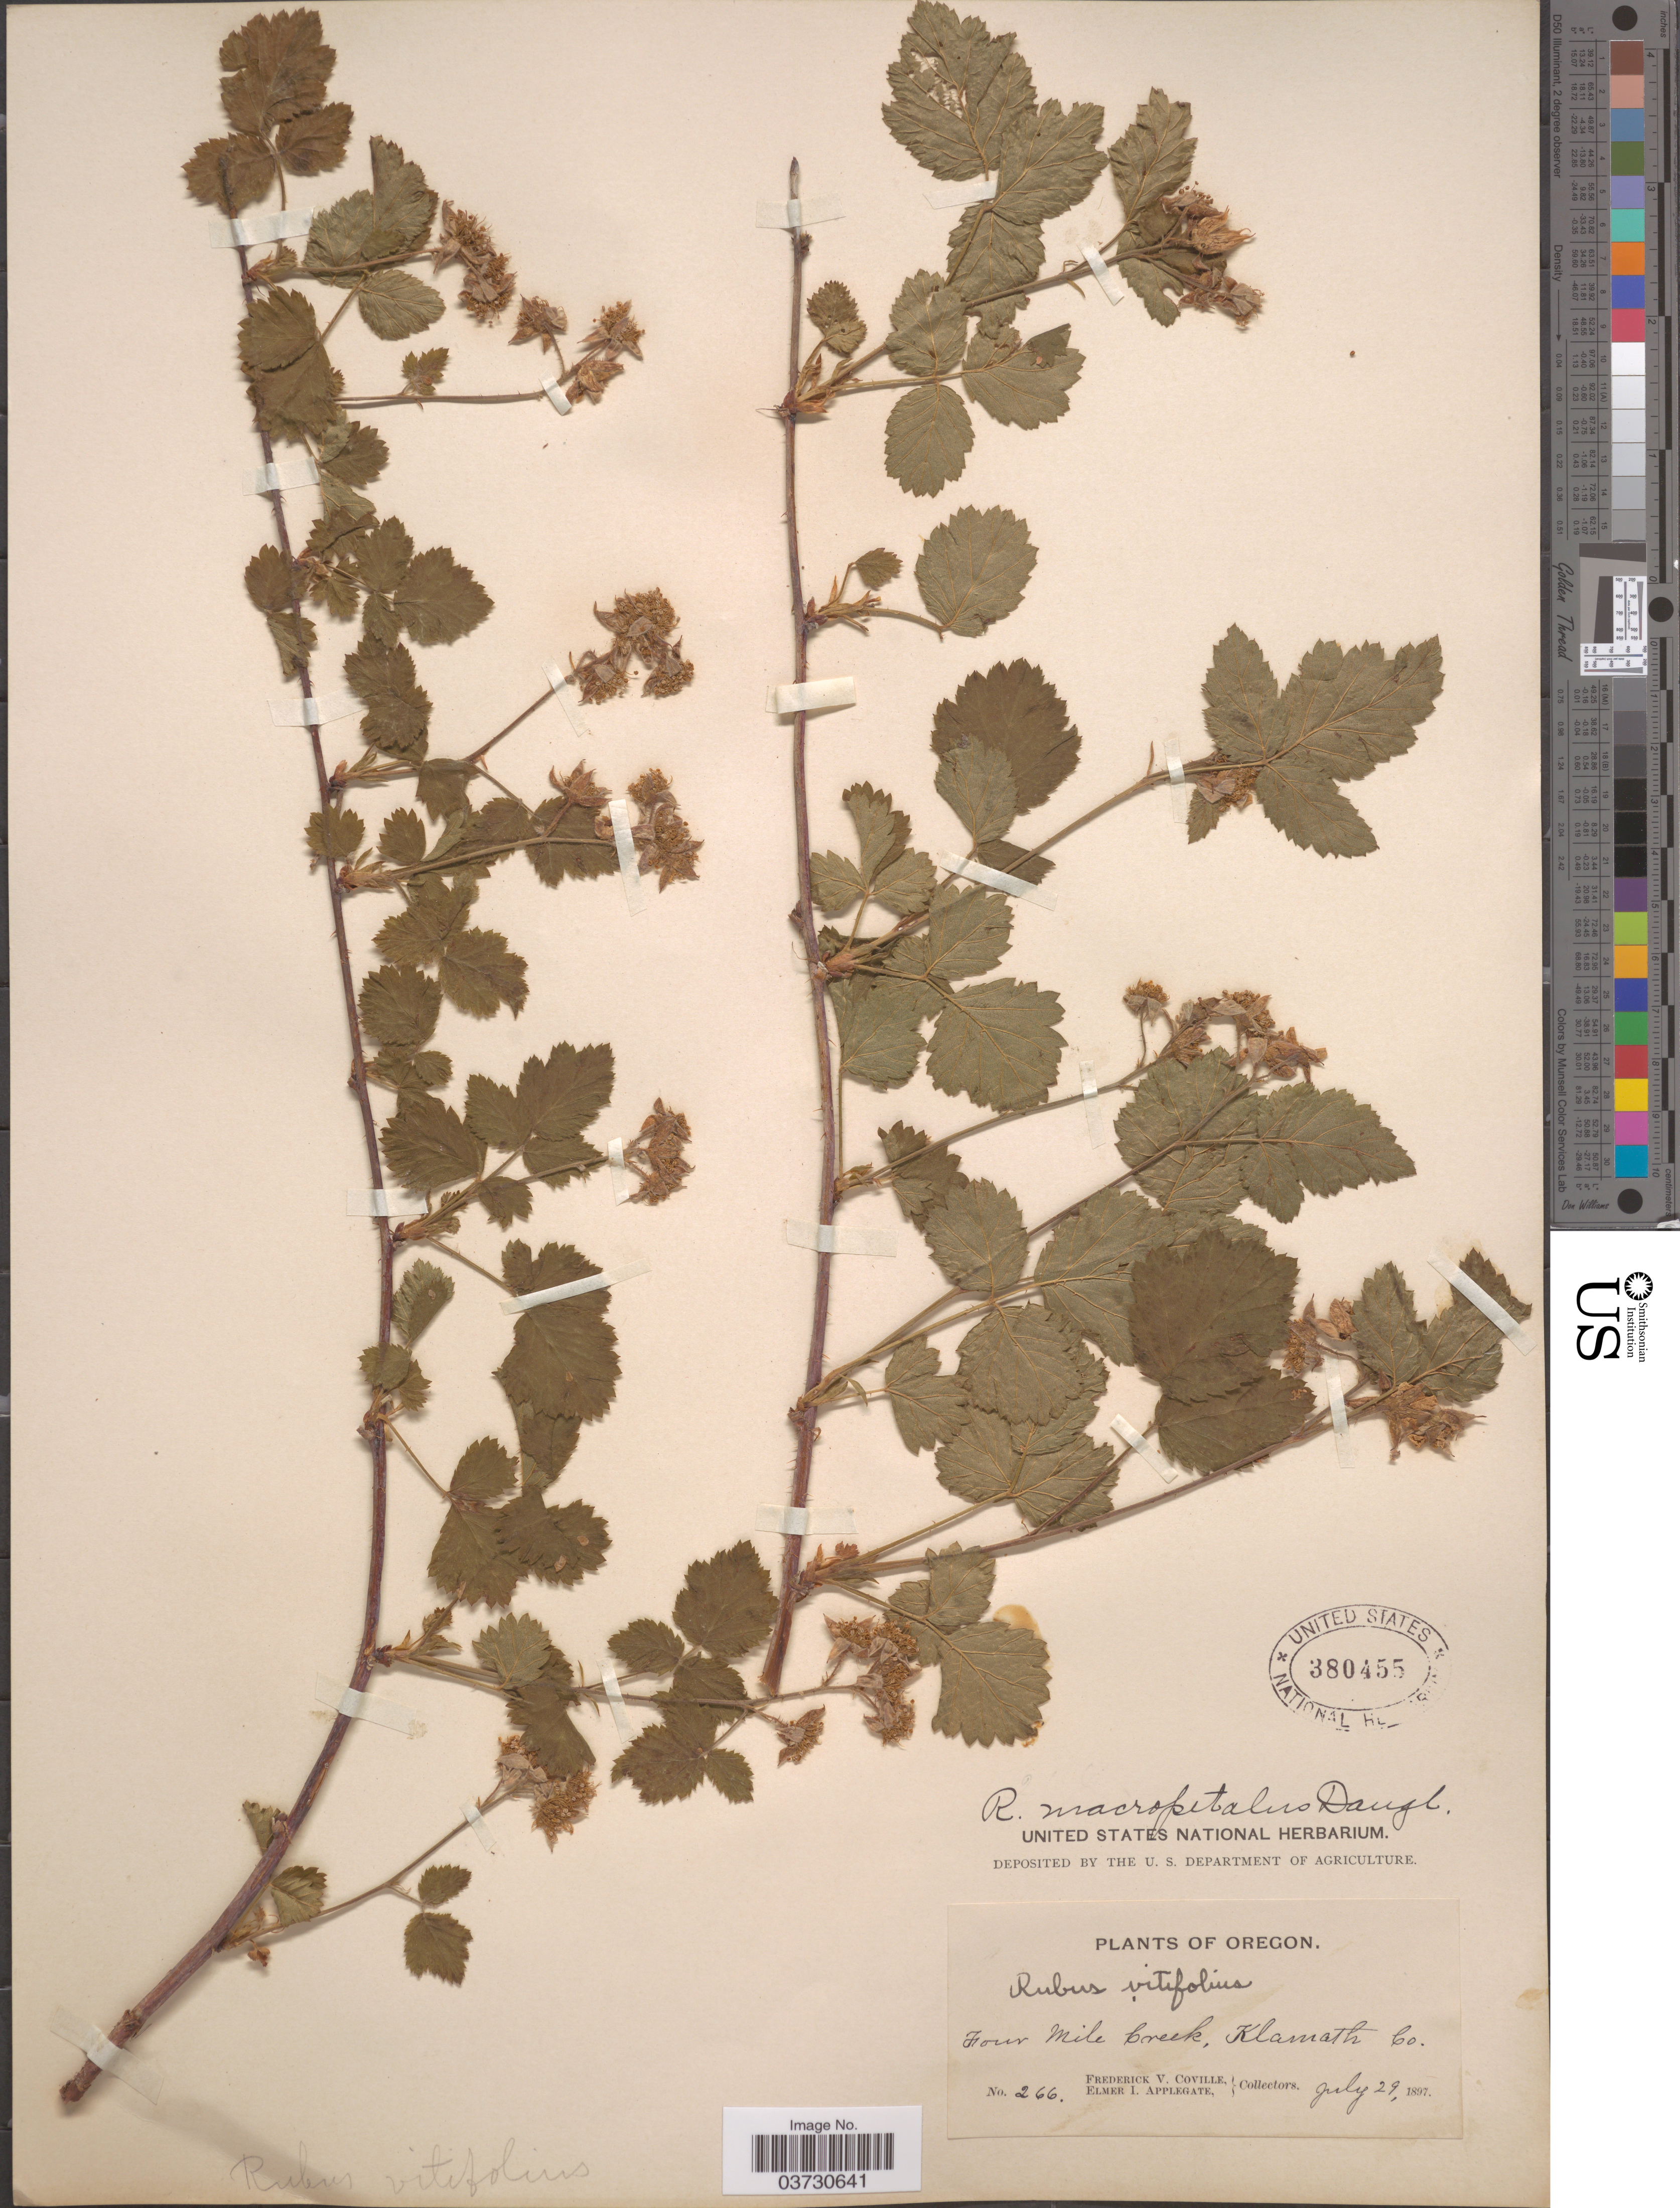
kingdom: Plantae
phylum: Tracheophyta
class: Magnoliopsida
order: Rosales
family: Rosaceae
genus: Rubus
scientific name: Rubus macropetalus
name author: Douglas ex Hook.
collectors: F. V. Coville & E. I. Applegate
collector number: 266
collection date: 1897-07-29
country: United States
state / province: Oregon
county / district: Klamath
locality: Four Mile Creek, Klamath Co.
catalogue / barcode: US 380455